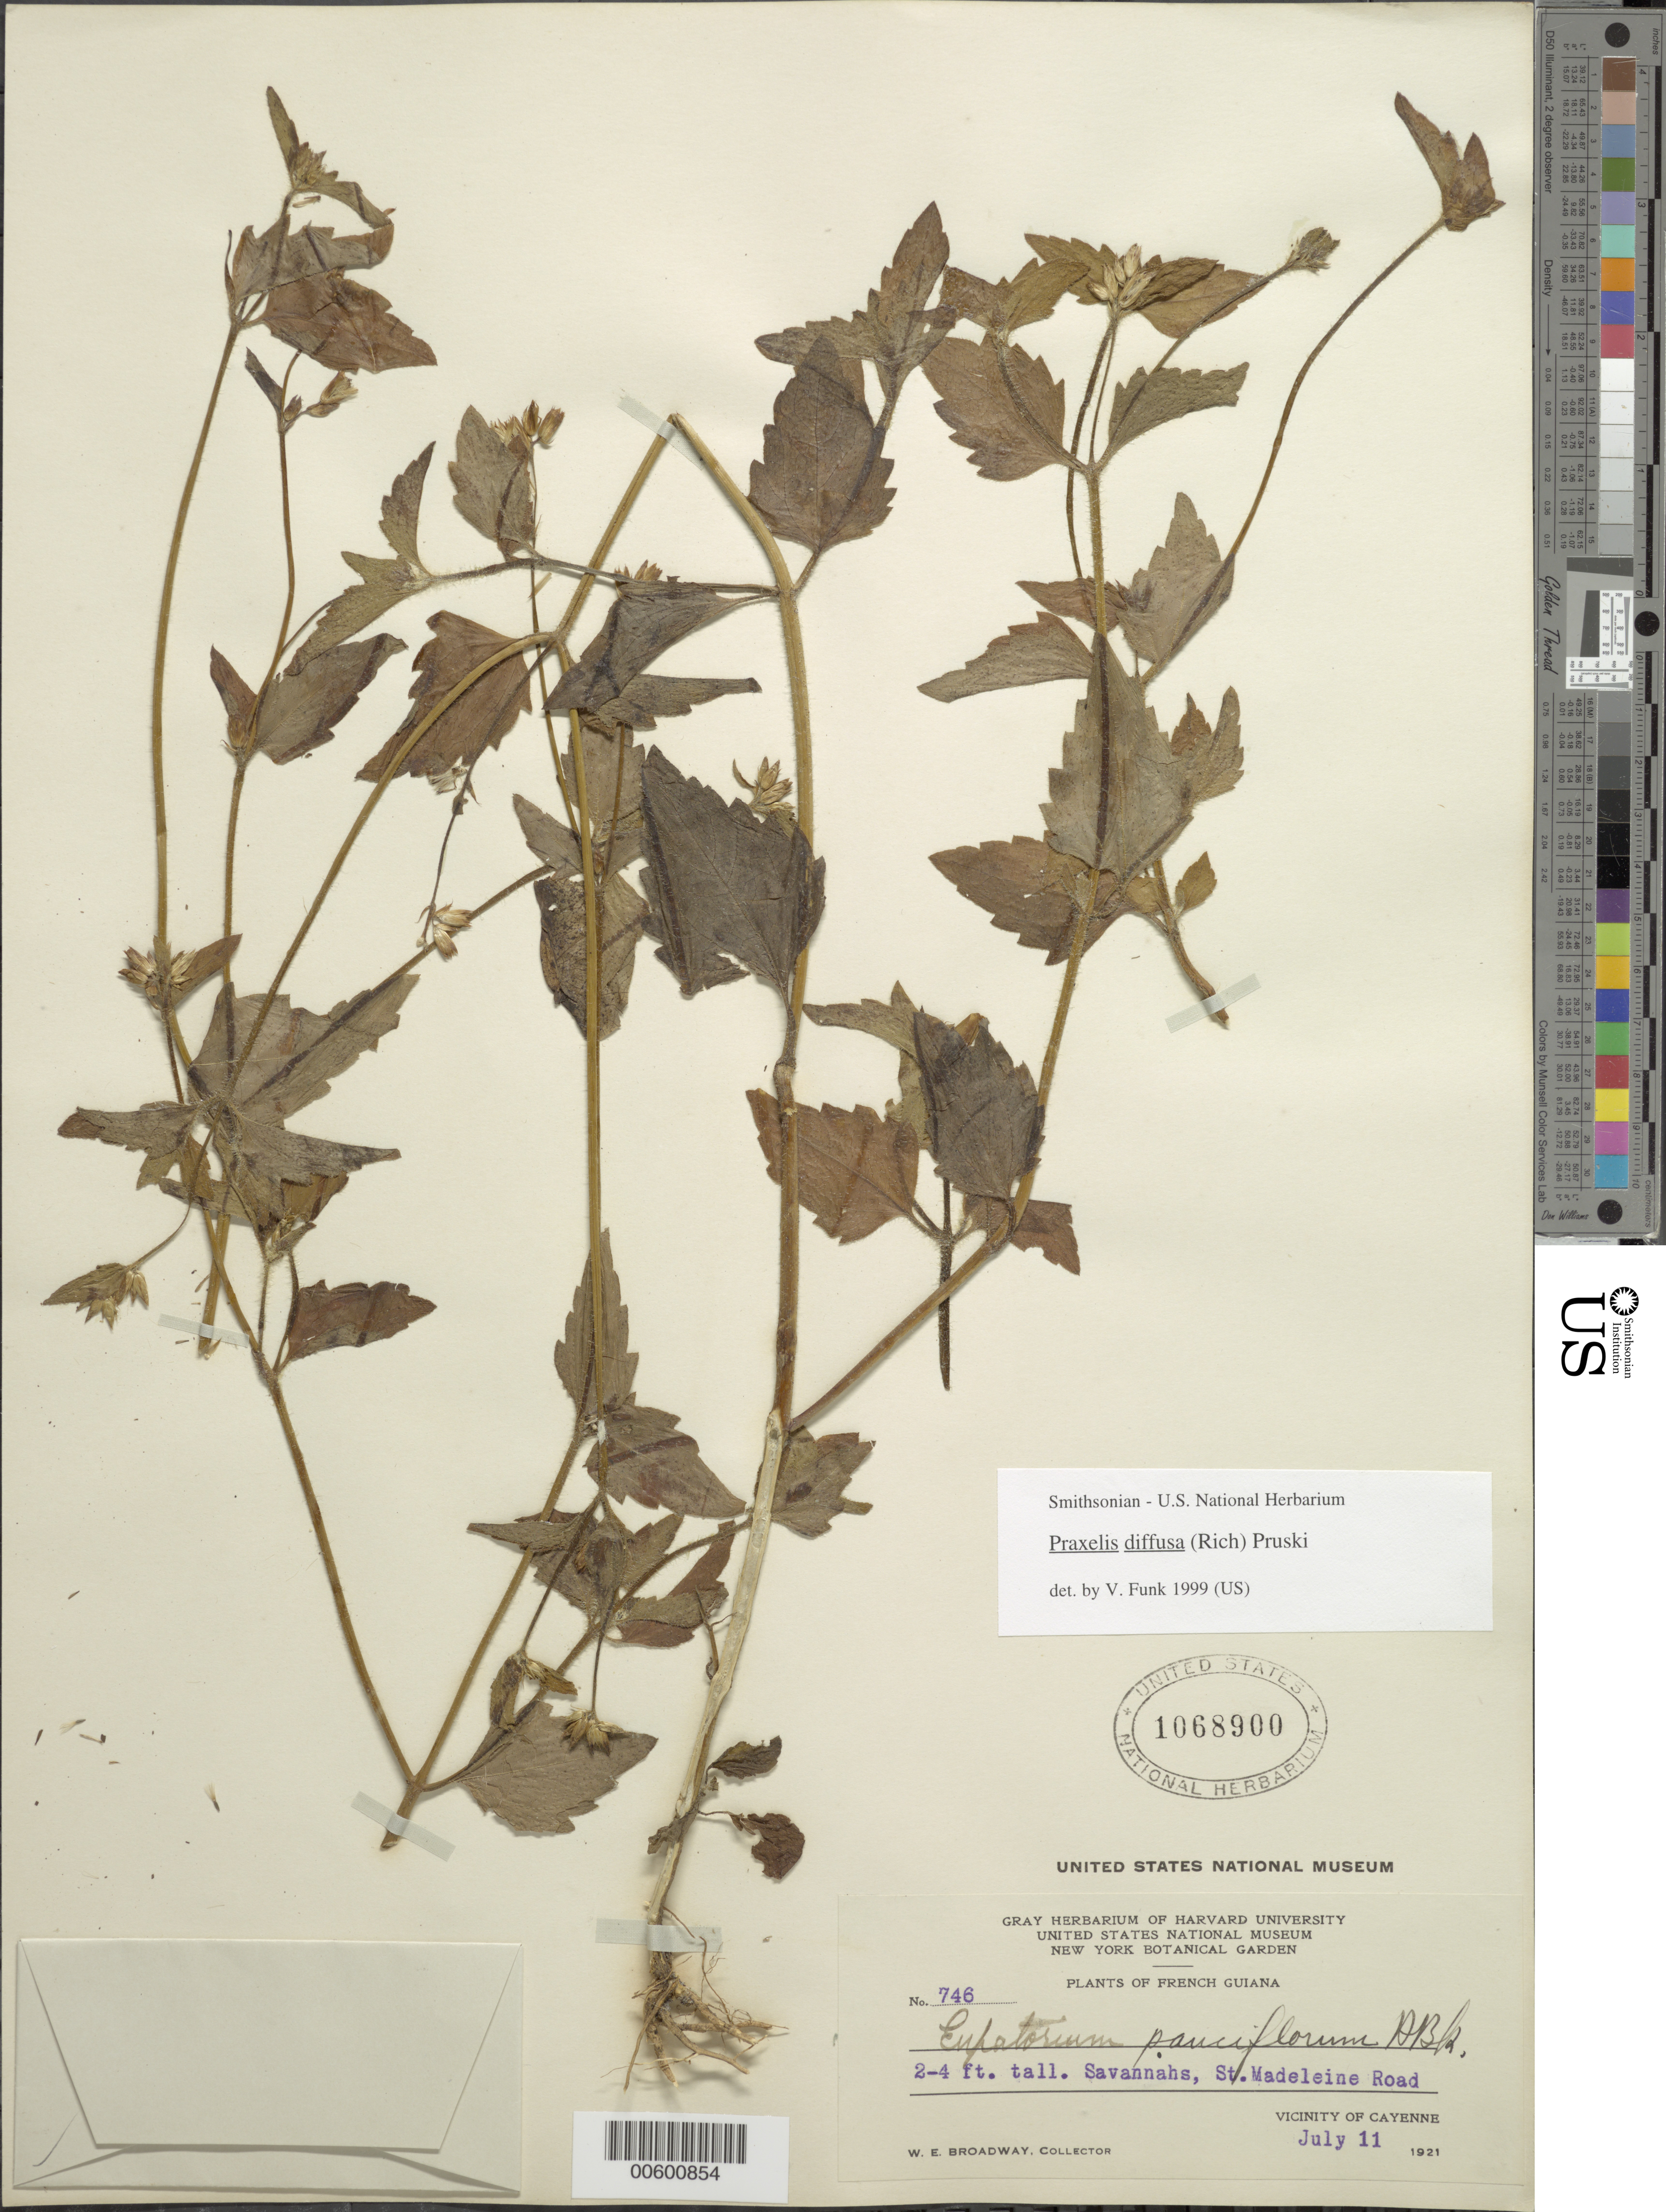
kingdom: Plantae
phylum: Tracheophyta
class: Magnoliopsida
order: Asterales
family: Asteraceae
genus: Praxelis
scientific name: Praxelis diffusa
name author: (Rich.) Pruski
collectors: W. E. Broadway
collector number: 746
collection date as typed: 11-Jul-21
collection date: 1921-07-11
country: French Guiana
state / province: Cayenne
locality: Cayenne, vic., St. Madeleine Road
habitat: Savanna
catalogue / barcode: US 1068900